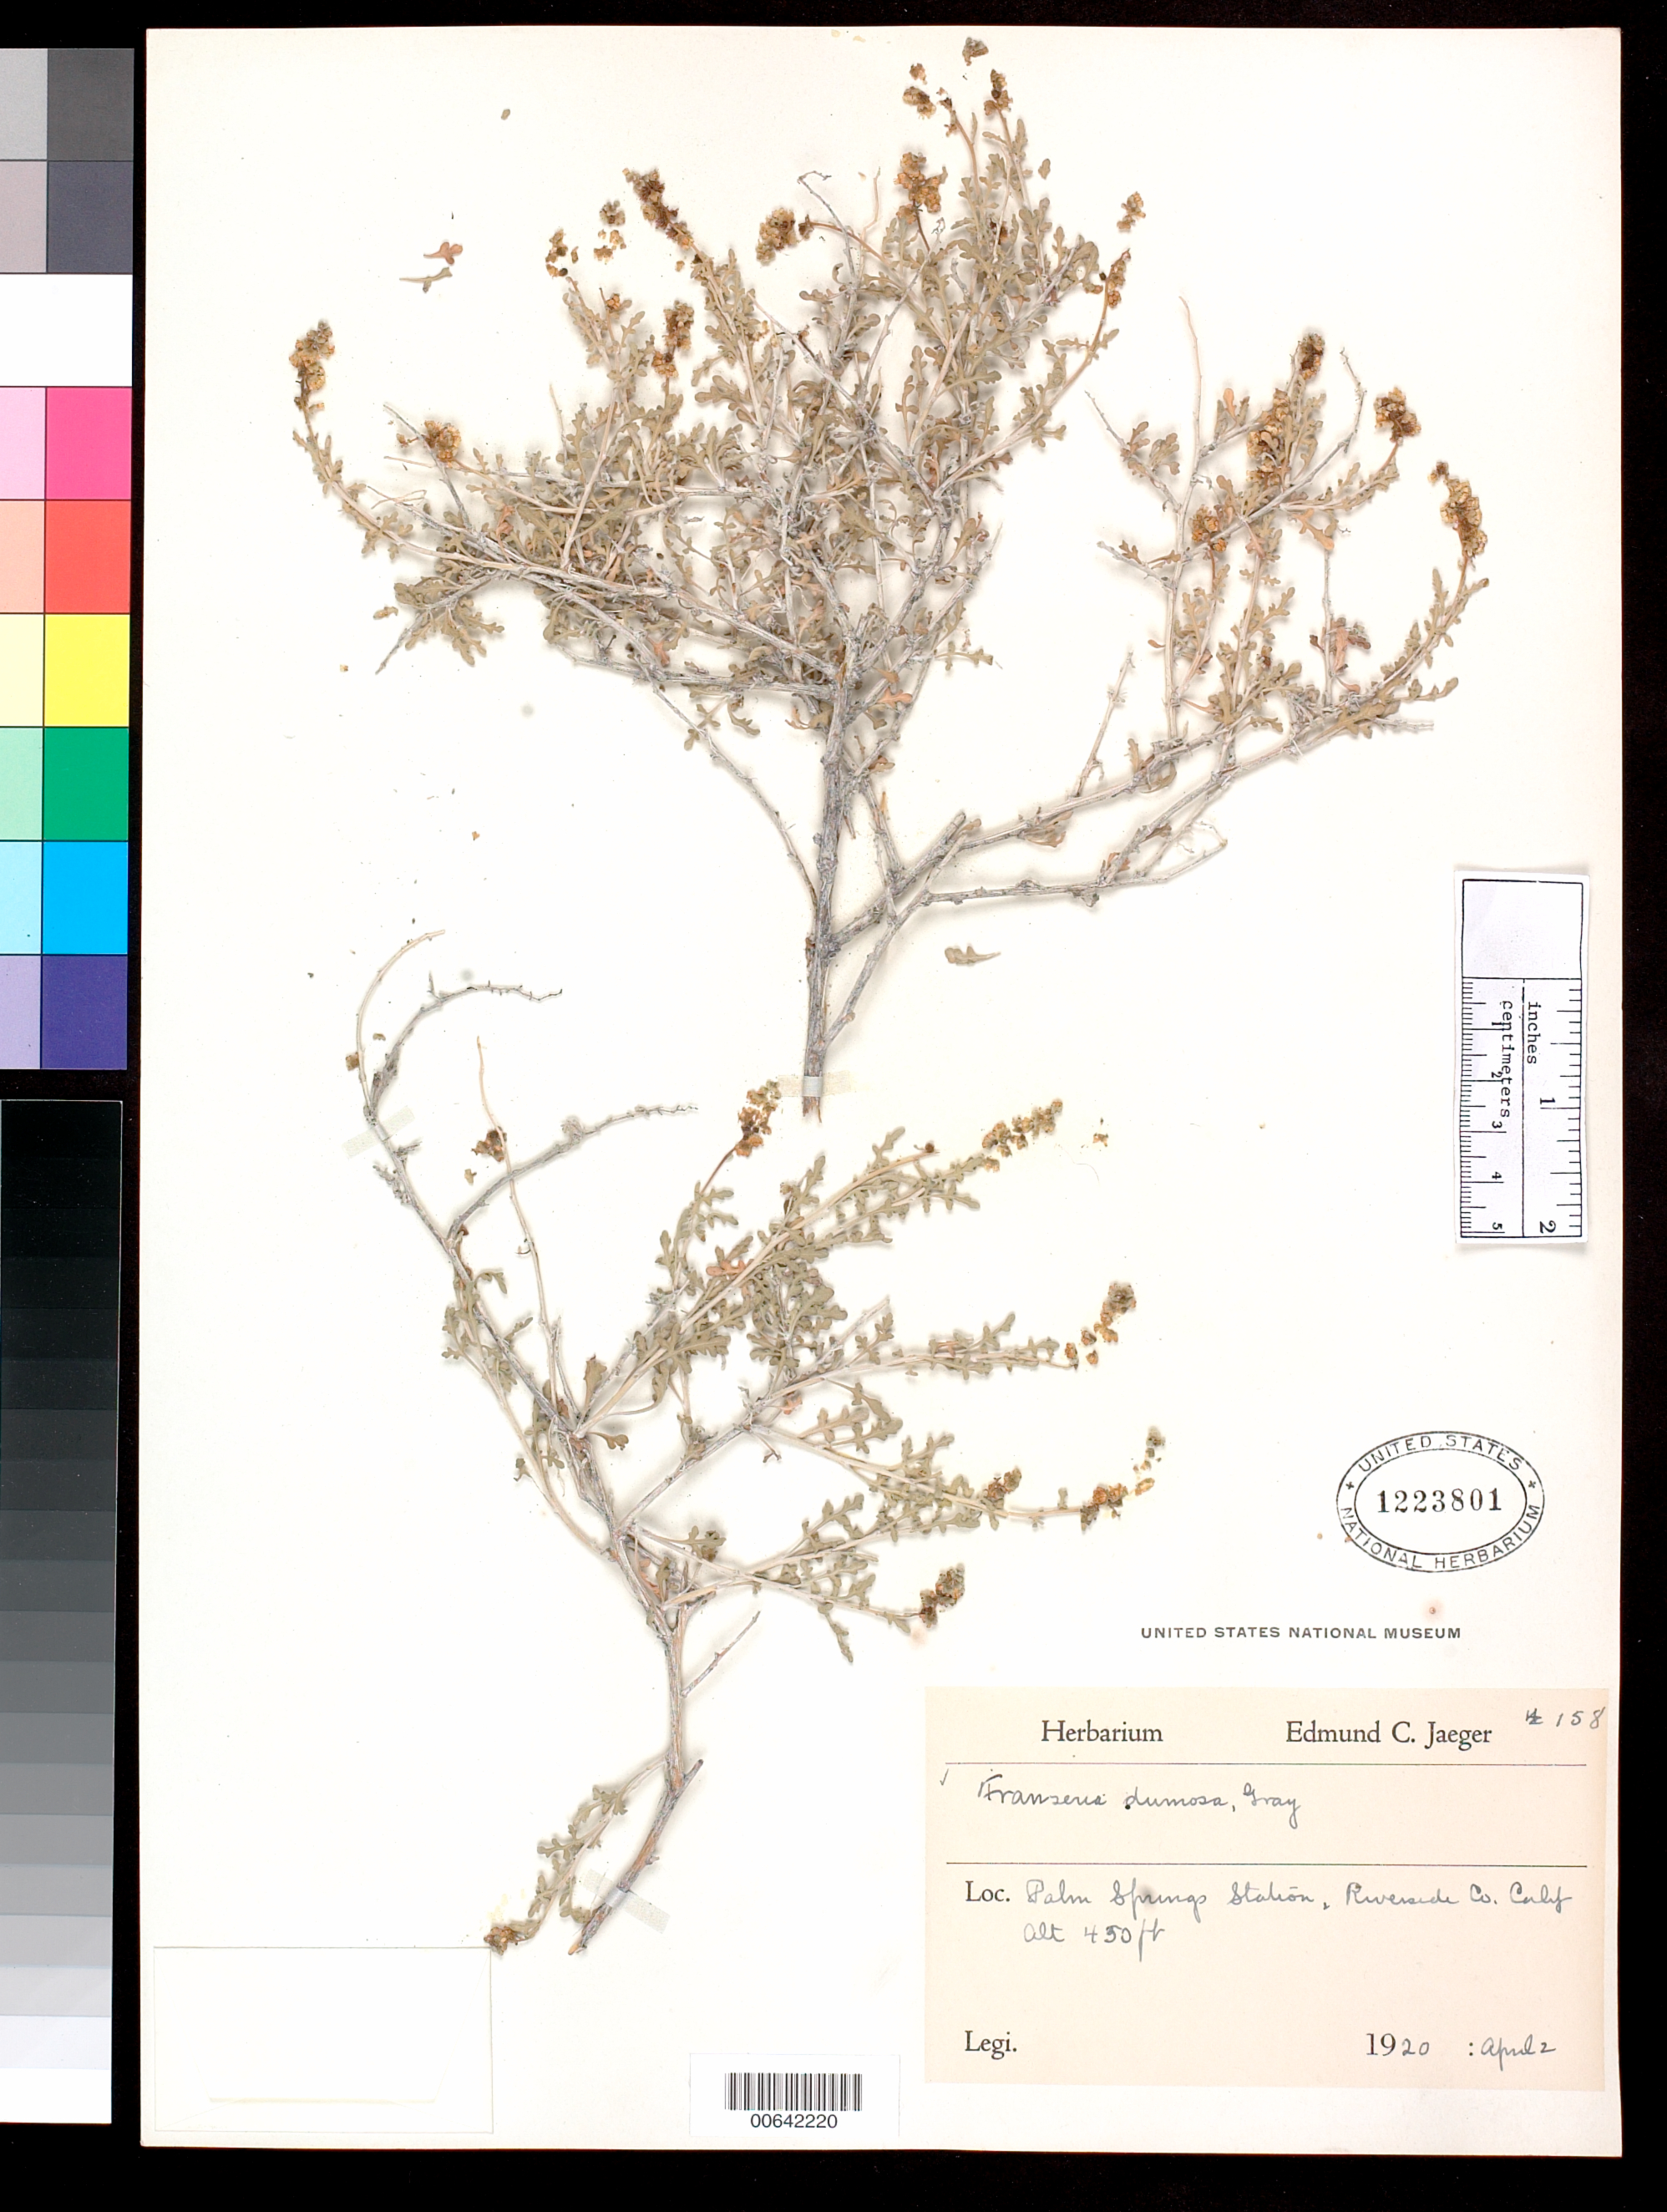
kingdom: Plantae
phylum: Tracheophyta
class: Magnoliopsida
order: Asterales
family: Asteraceae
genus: Ambrosia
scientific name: Ambrosia dumosa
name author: (A. Gray) W.W.Payne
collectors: E. Jaeger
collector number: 158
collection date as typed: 02 Apr 1920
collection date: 1920-04-02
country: United States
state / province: California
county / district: Riverside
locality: Palm Springs Station.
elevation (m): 137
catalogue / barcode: US 1223801